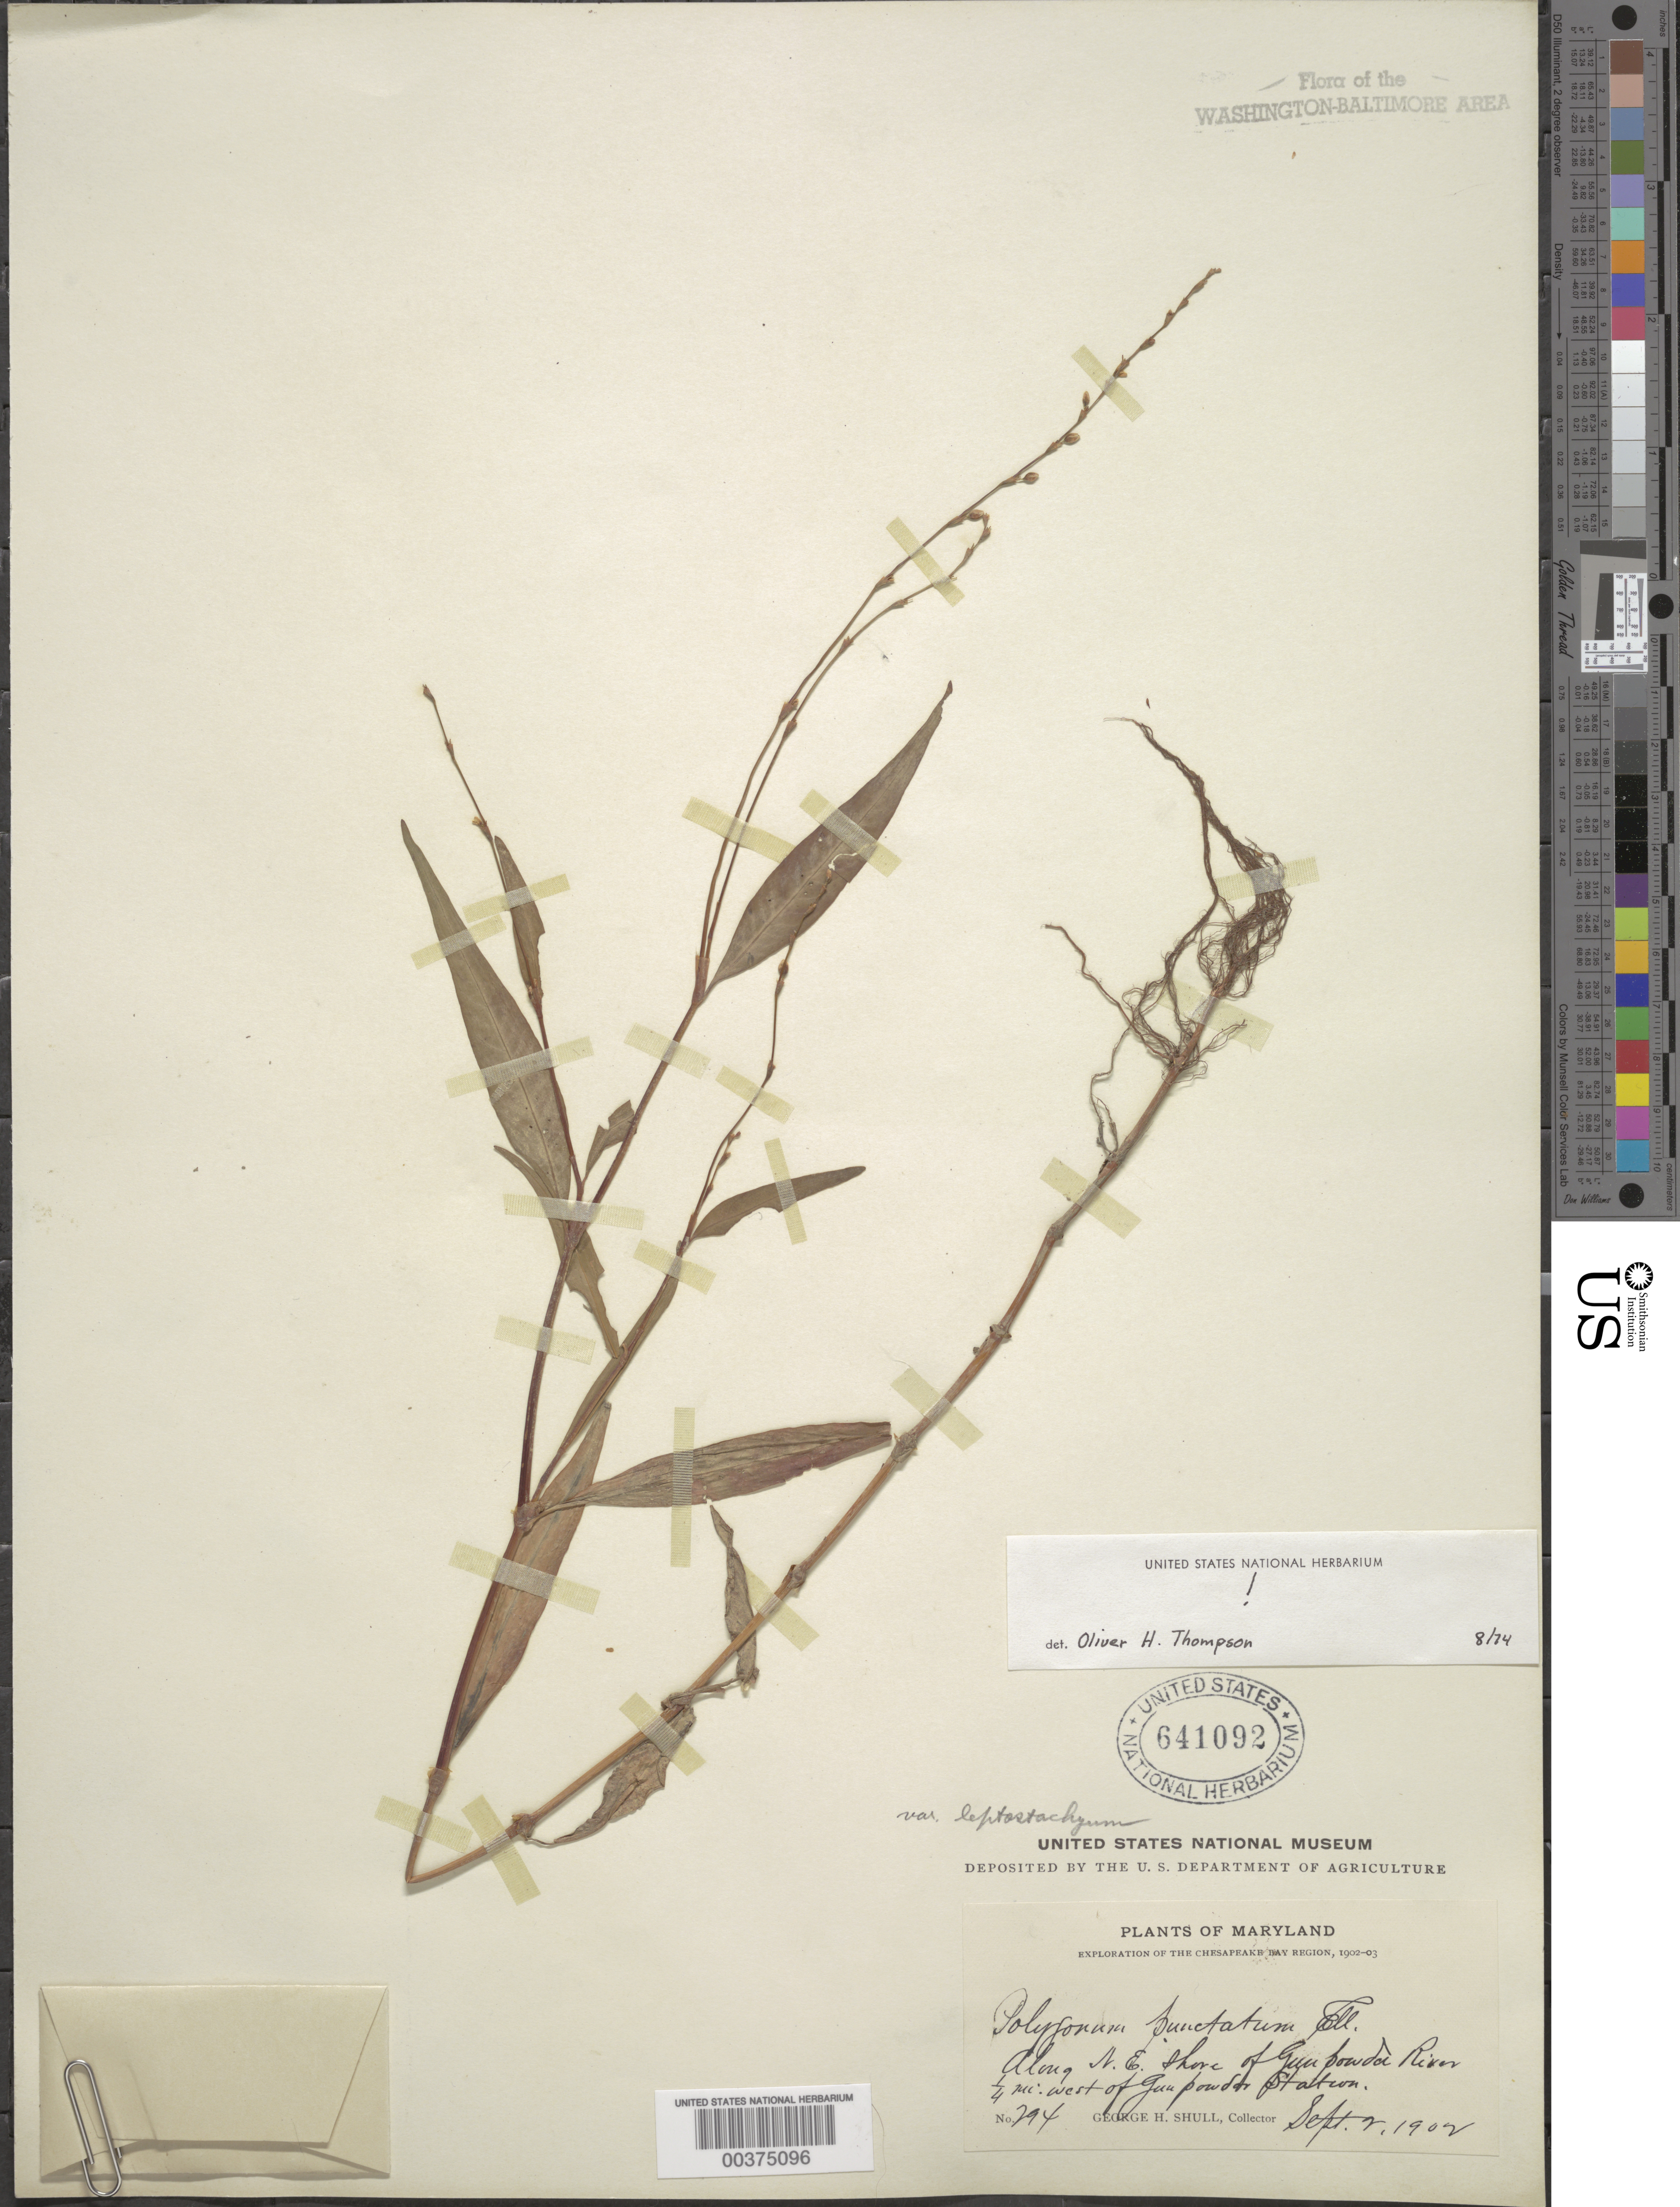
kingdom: Plantae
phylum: Tracheophyta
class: Magnoliopsida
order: Caryophyllales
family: Polygonaceae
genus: Persicaria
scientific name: Persicaria punctata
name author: (Elliott) Small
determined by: Atha, D. E.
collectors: G. H. Shull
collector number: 294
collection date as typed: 02 Sep 1902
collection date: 1902-09-02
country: United States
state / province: Maryland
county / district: Baltimore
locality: Gunpowder River, west of Gunpowder Station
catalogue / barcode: US 641092